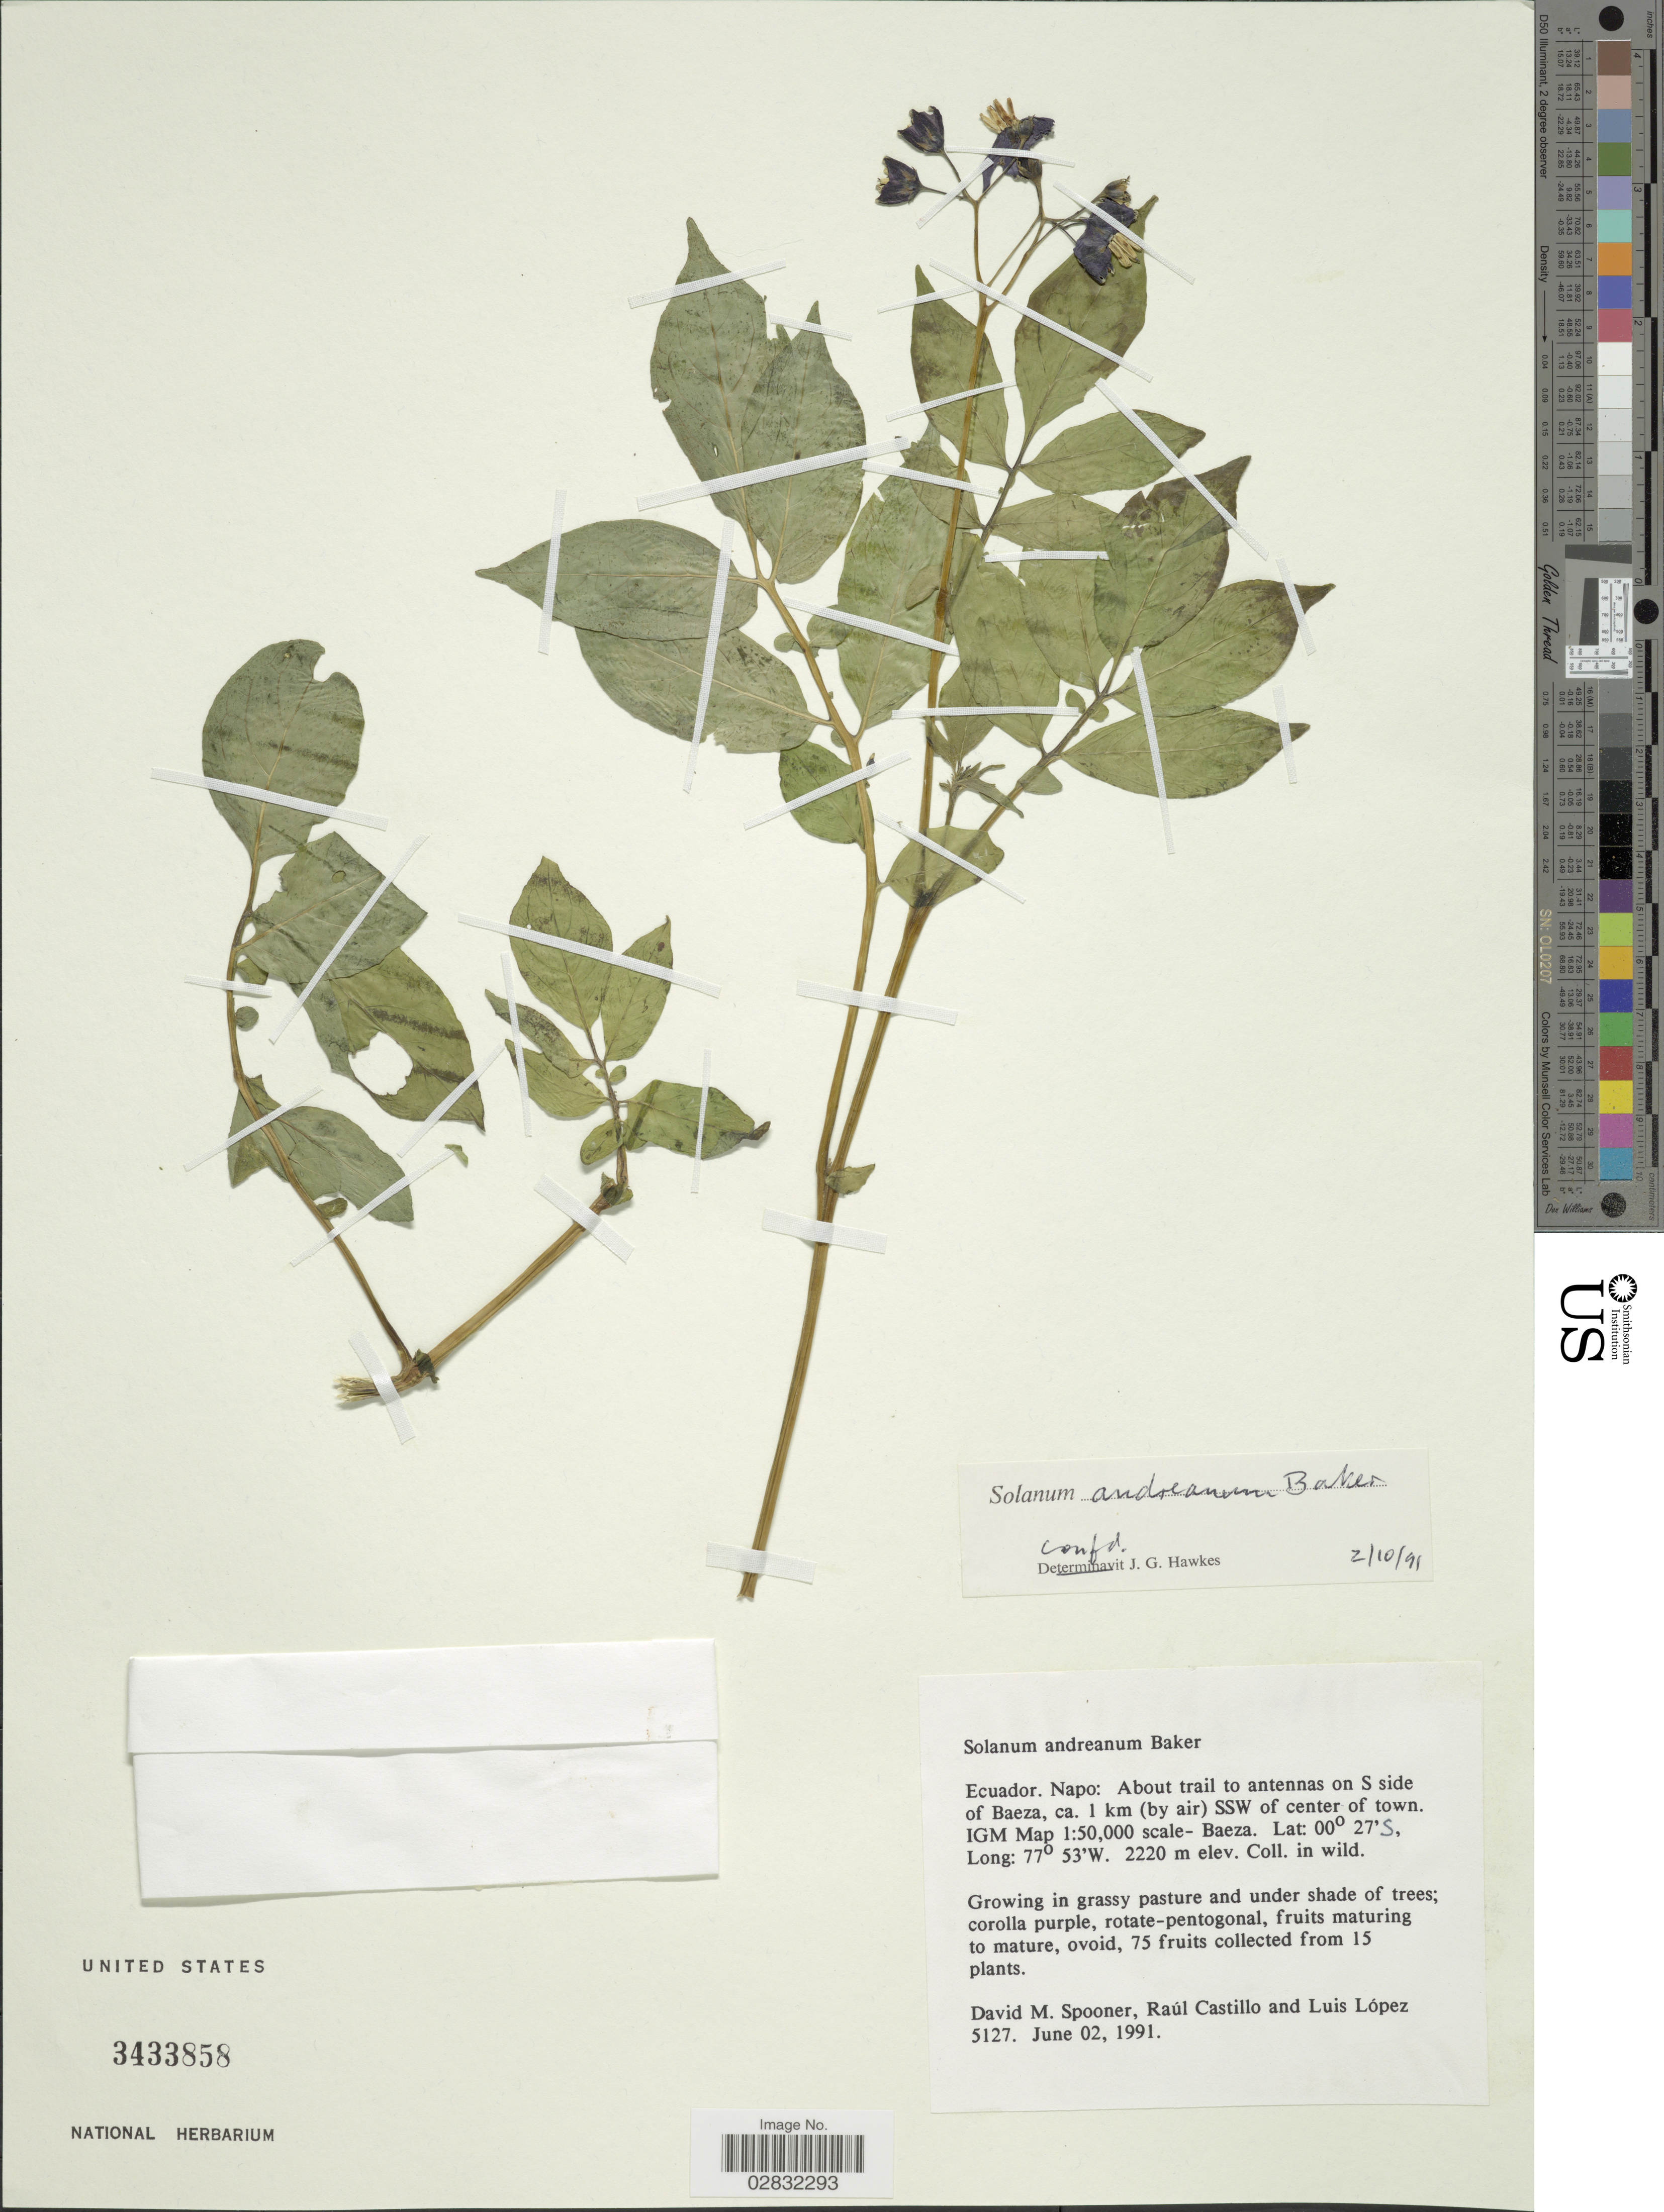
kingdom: Plantae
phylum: Tracheophyta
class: Magnoliopsida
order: Solanales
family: Solanaceae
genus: Solanum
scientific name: Solanum andreanum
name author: Baker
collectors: D. Spooner, R. Castillo & L. López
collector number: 5127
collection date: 1991-06-02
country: Ecuador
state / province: Napo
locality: About trail to antennas on S side of Baeza, ca. 1 km (by air) SSW of center of town, IGM Map 1:50,000 scale- Baeza.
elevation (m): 2220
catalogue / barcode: US 3433858